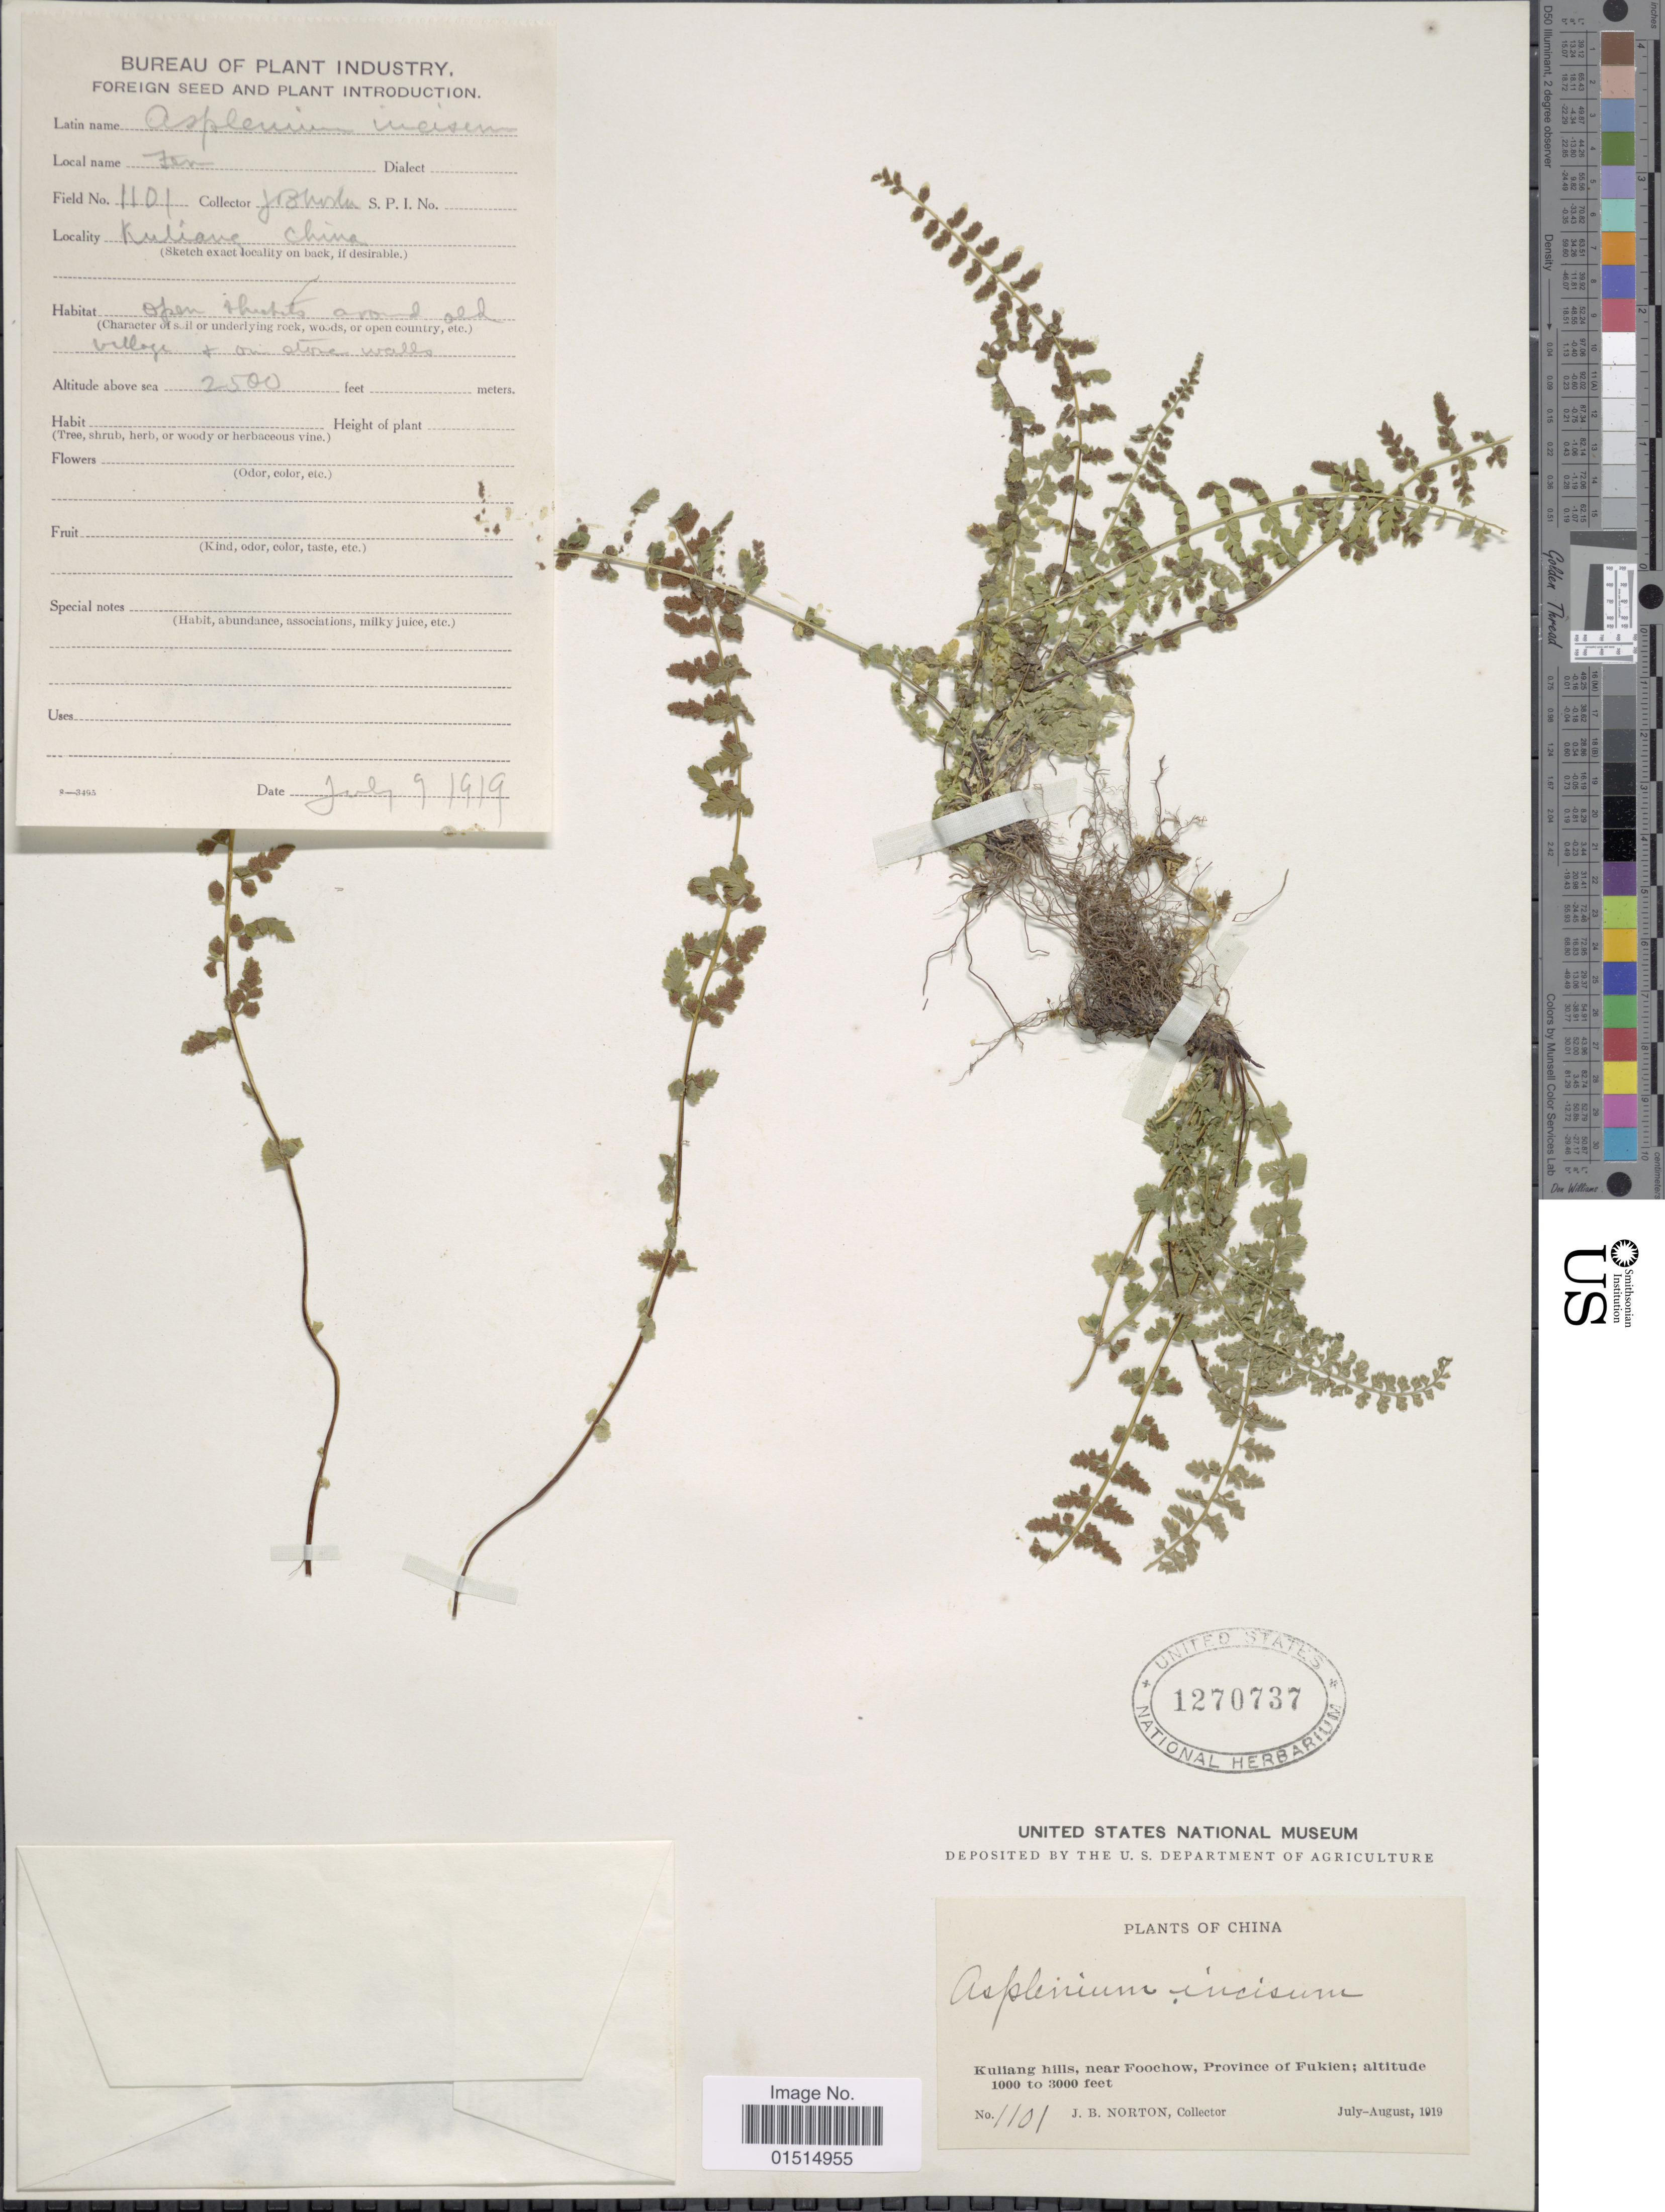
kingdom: Plantae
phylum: Tracheophyta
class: Polypodiopsida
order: Polypodiales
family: Aspleniaceae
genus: Asplenium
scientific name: Asplenium incisum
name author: Thunb.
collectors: J. B. Norton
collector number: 1101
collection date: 1919-07-09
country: China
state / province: Fujian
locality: Kuliang hills, near Foochow, Province of Fukien.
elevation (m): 305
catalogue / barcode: US 1270737